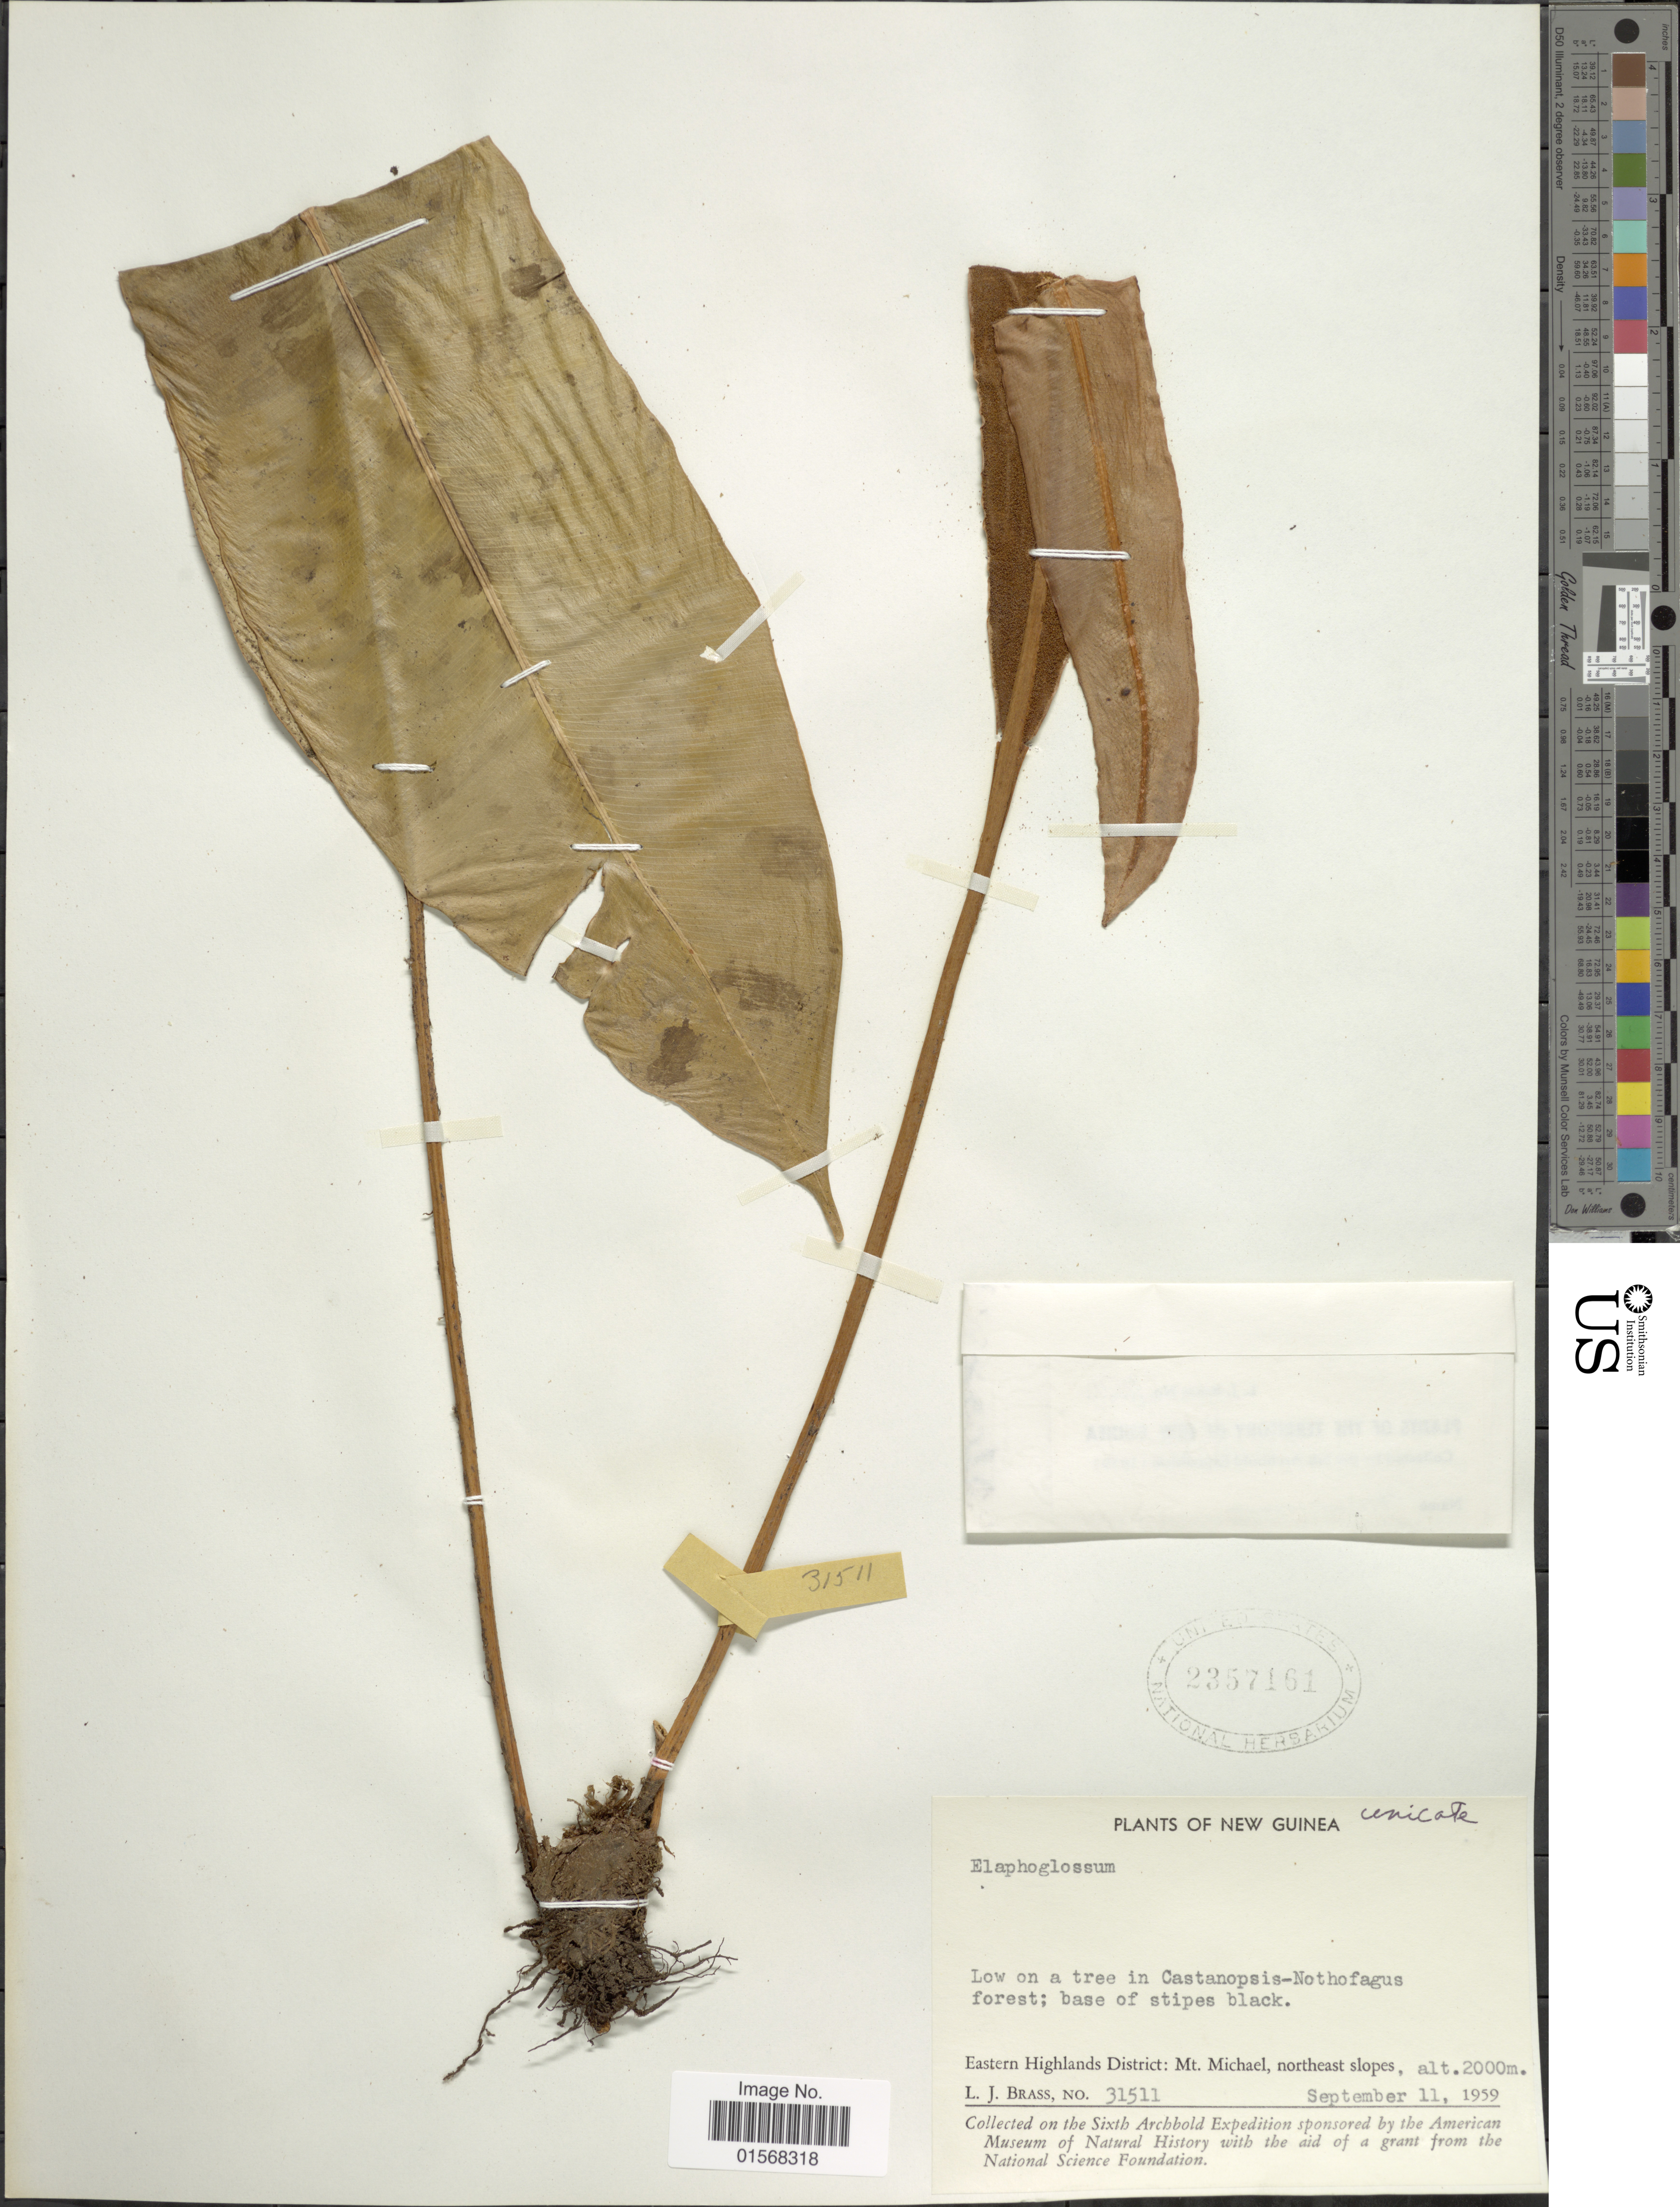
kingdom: Plantae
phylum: Tracheophyta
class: Polypodiopsida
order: Polypodiales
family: Dryopteridaceae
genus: Elaphoglossum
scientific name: Elaphoglossum sp.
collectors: L. J. Brass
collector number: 31511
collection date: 1959-09-11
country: Papua New Guinea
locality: New Guinea, Eastern Highlands District: Mt. Michael, northeast slopes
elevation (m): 2000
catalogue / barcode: US 2357161